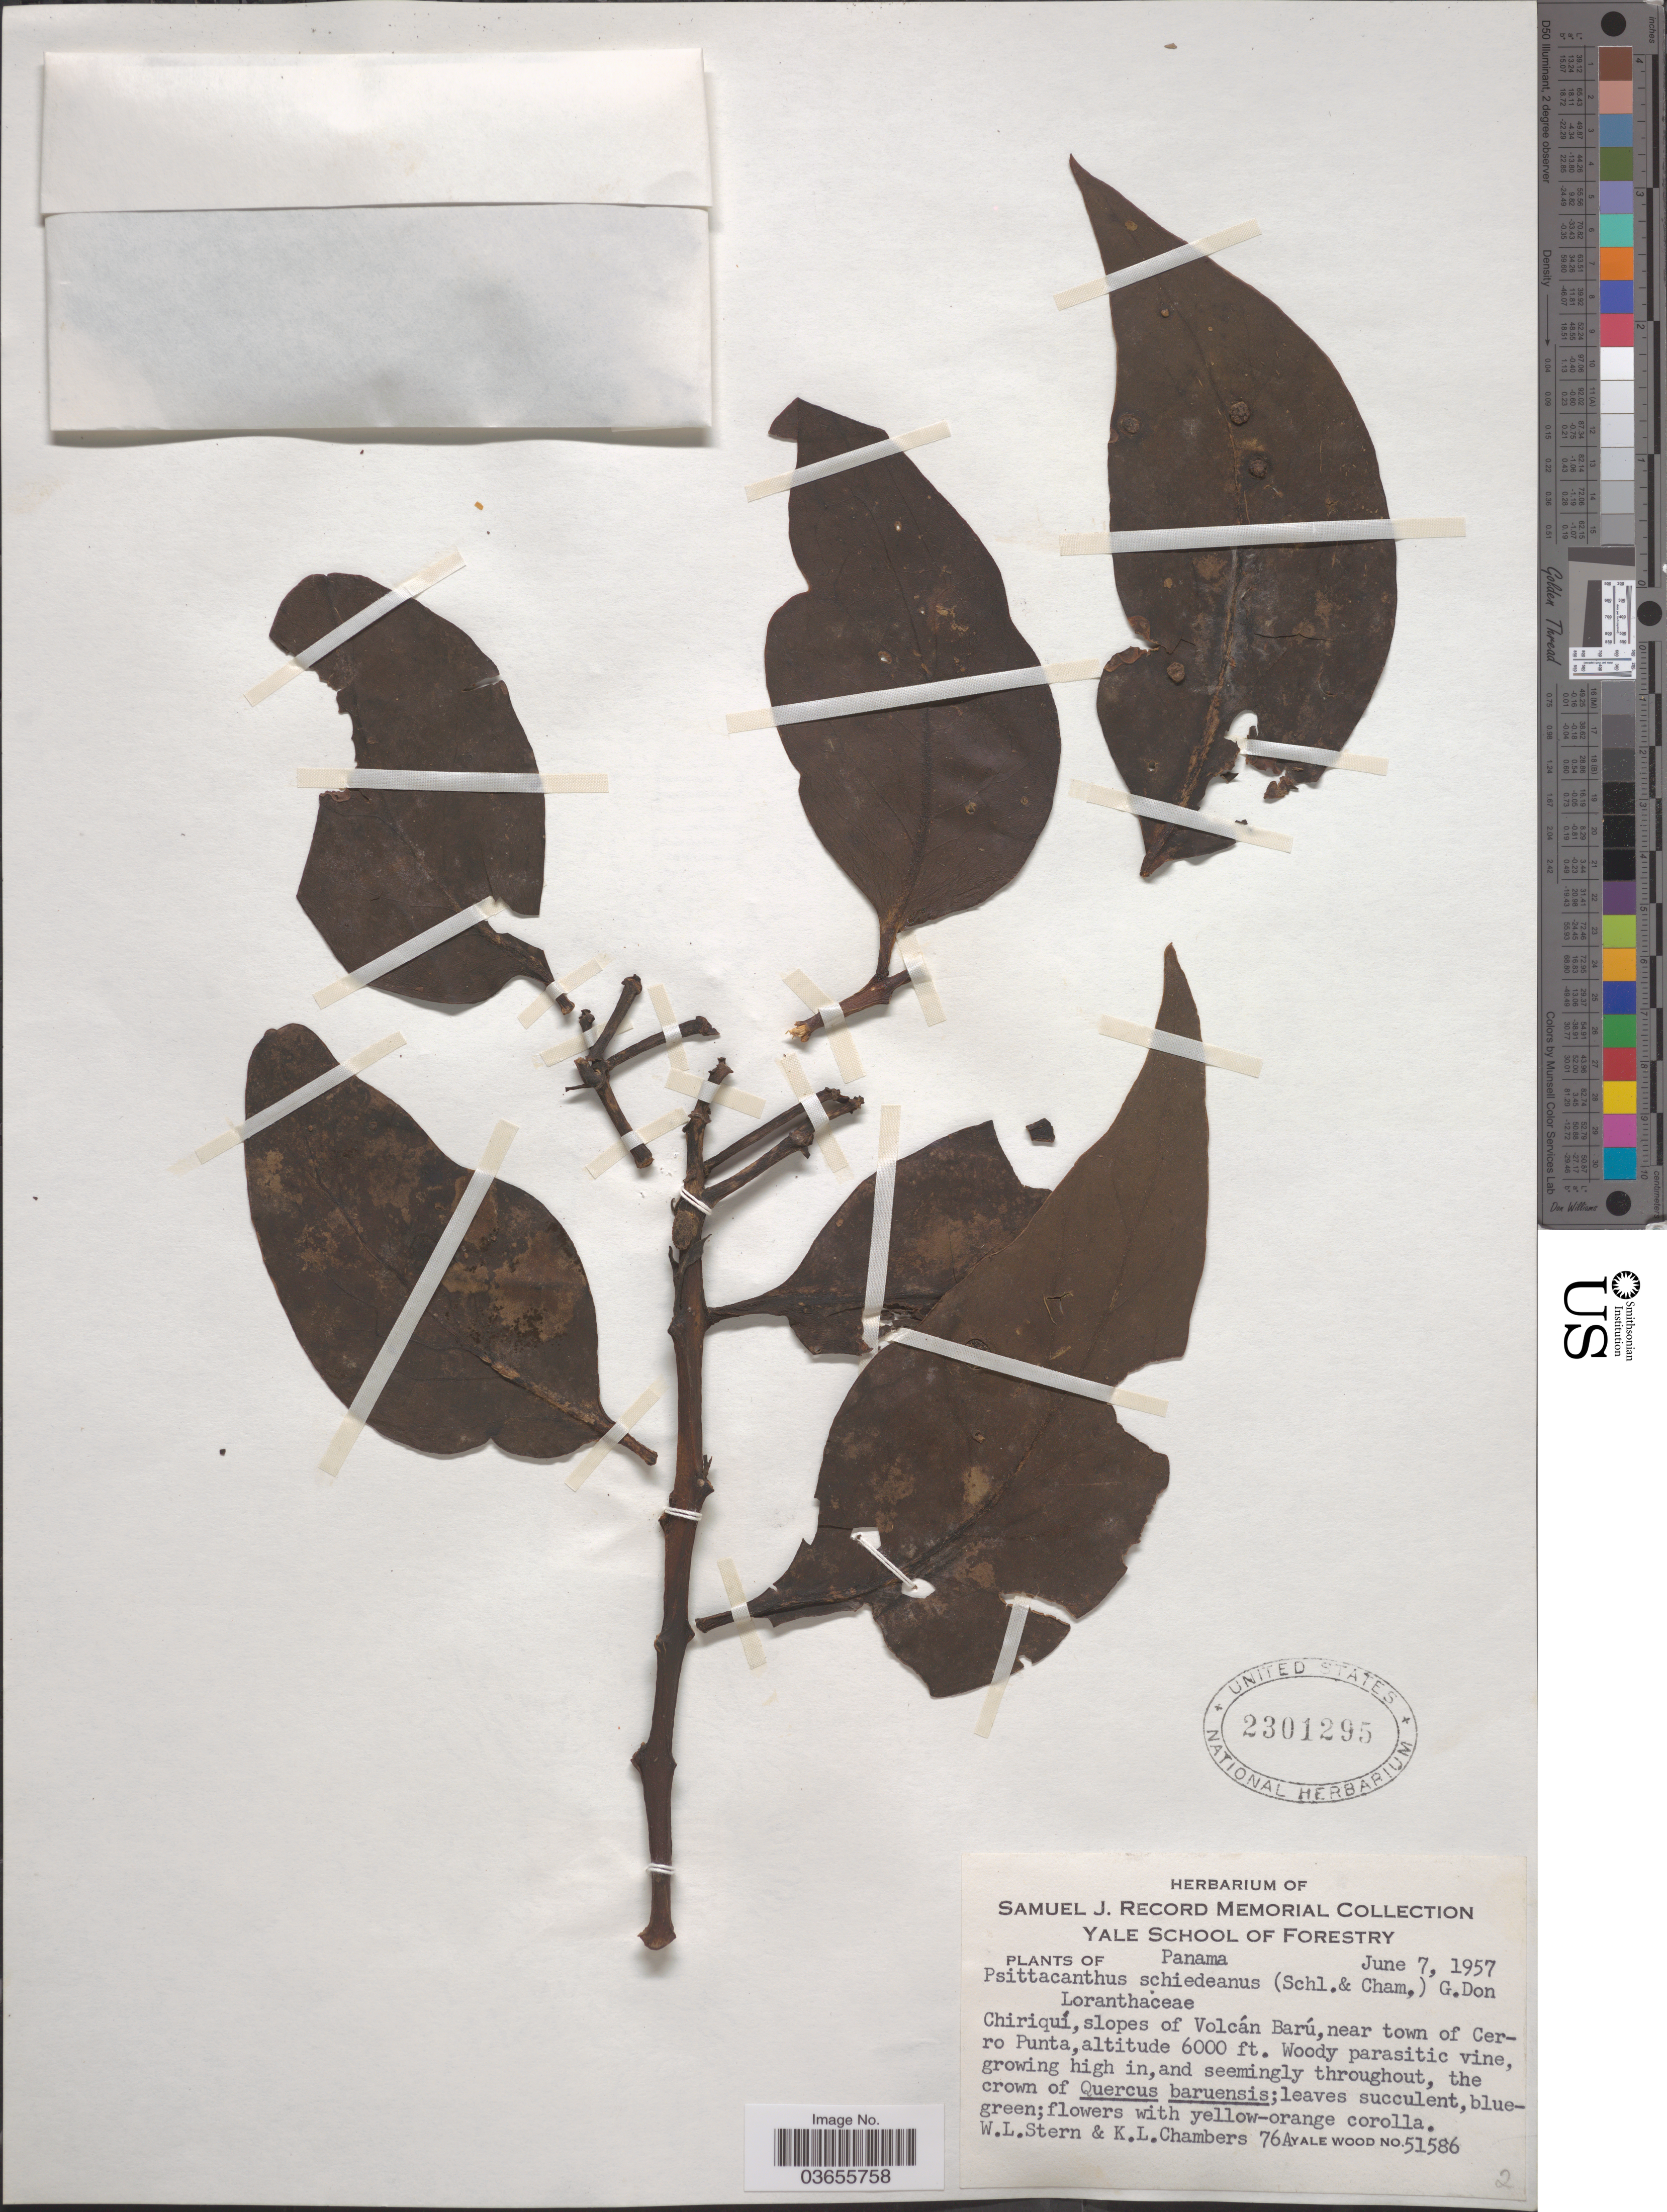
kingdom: Plantae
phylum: Tracheophyta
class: Magnoliopsida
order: Santalales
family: Loranthaceae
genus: Psittacanthus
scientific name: Psittacanthus schiedeanus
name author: (Schltdl. & Cham.) Blume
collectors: W. L. Stern & K. Chambers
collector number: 76A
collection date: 1957-06-07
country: Panama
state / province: Chiriqui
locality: Slopes of Volcán Barú,near town of Cerro Punta.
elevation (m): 1829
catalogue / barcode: US 2301295